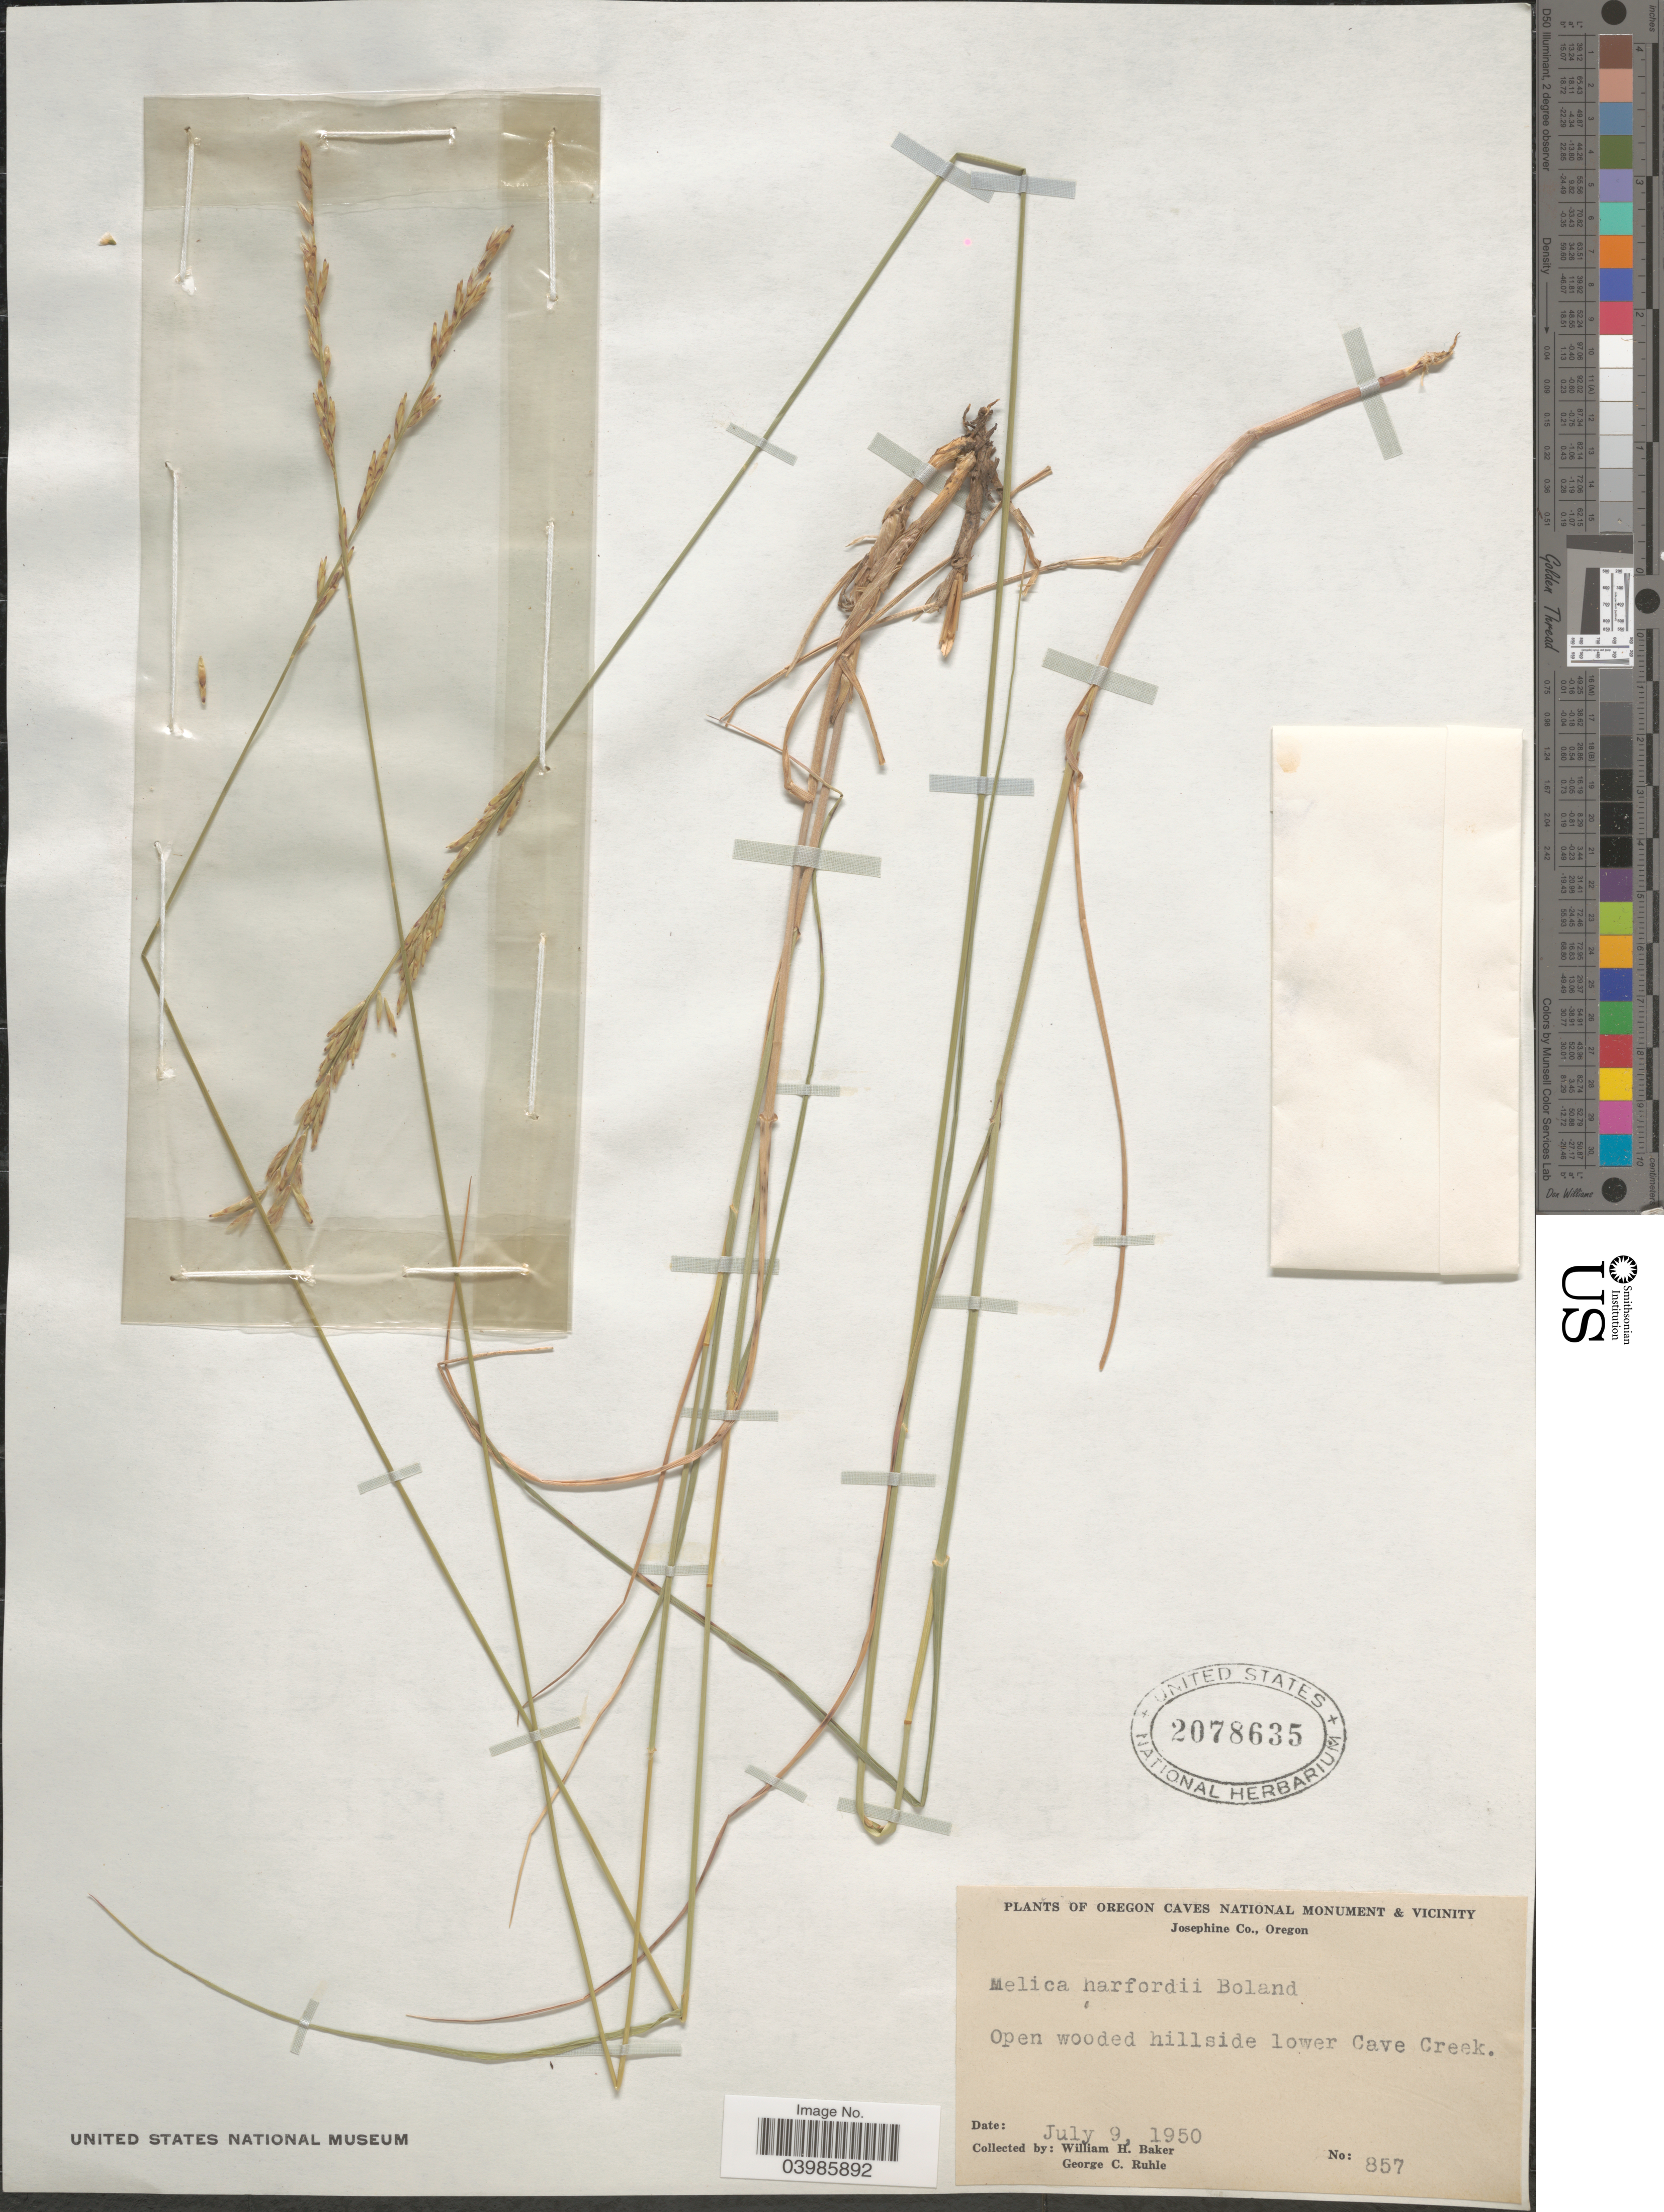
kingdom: Plantae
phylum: Tracheophyta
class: Liliopsida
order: Poales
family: Poaceae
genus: Melica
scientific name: Melica harfordii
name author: Bol.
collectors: W. H. Baker & G. Ruhle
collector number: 857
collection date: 1950-07-09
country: United States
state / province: Oregon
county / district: Josephine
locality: Oregon Caves National Monument & Vicinity. Josephine Co. Open wooded hillside lower Cave Creek.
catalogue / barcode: US 2078635